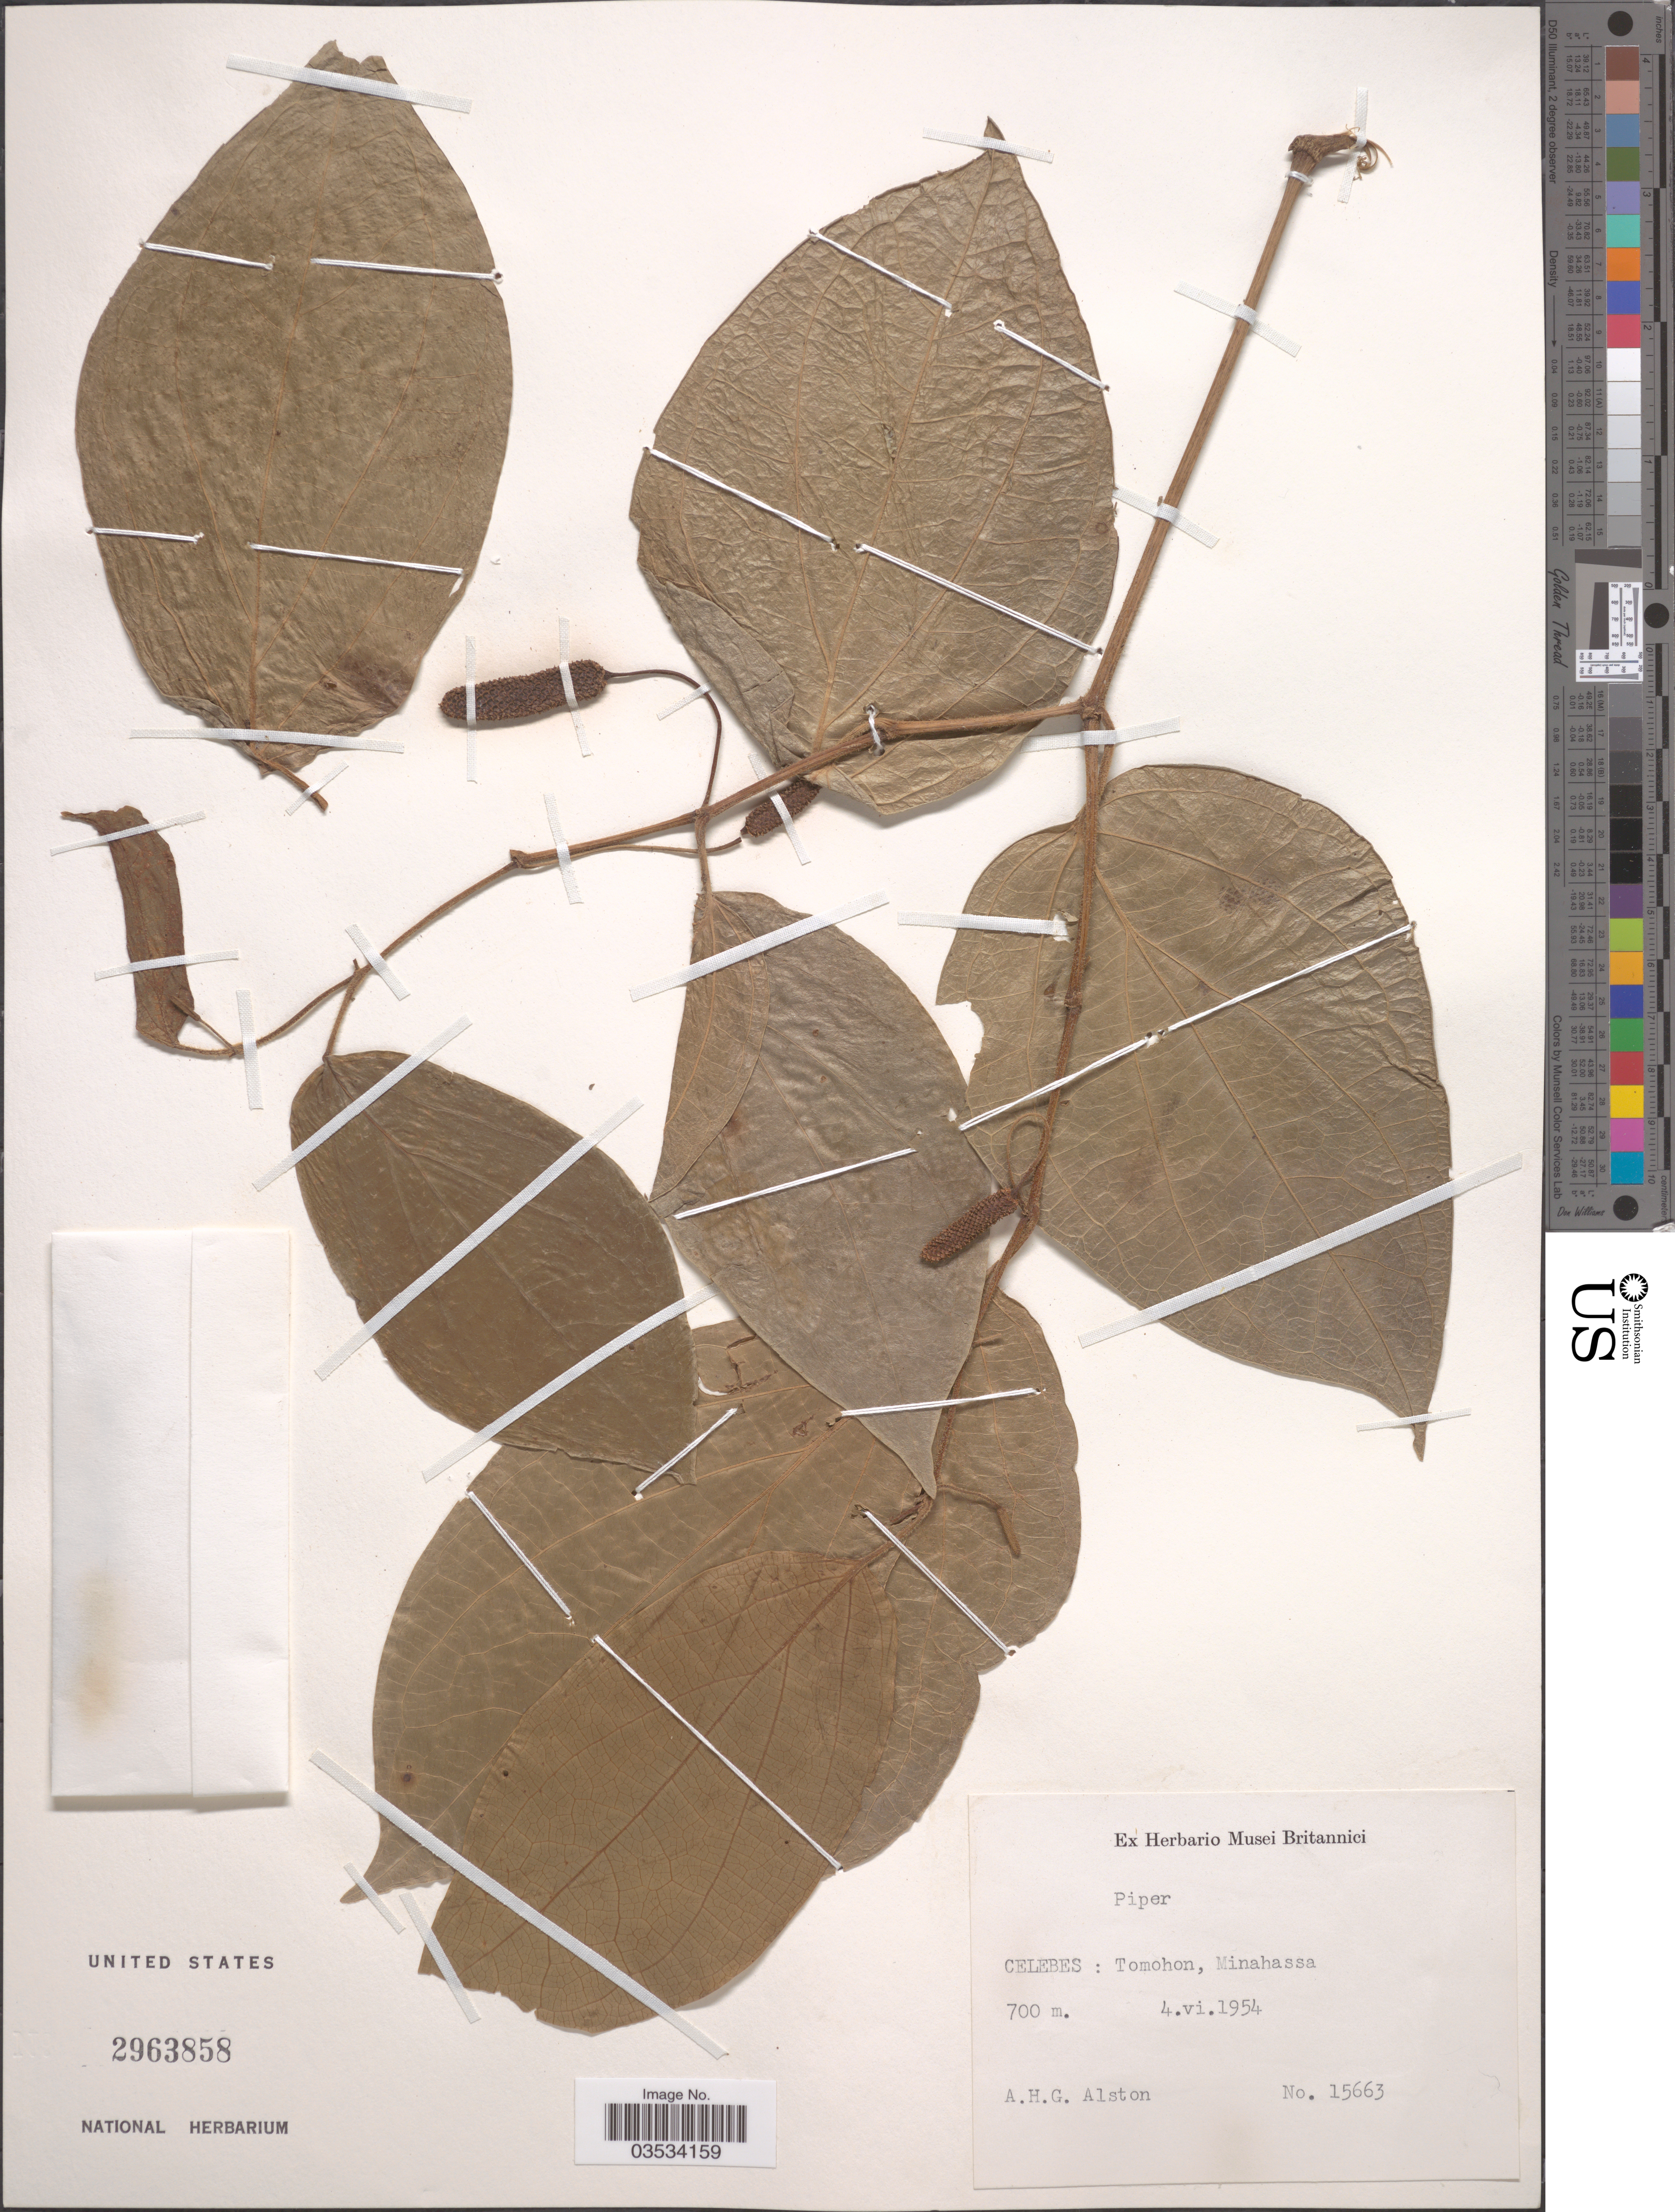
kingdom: Plantae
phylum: Tracheophyta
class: Magnoliopsida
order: Piperales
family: Piperaceae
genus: Piper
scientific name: Piper sp.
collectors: A. H. Alston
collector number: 15663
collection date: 1954-06-04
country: Indonesia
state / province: Sulawesi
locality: Celebes: Tomohon, Minahassa.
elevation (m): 700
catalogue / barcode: US 2963858